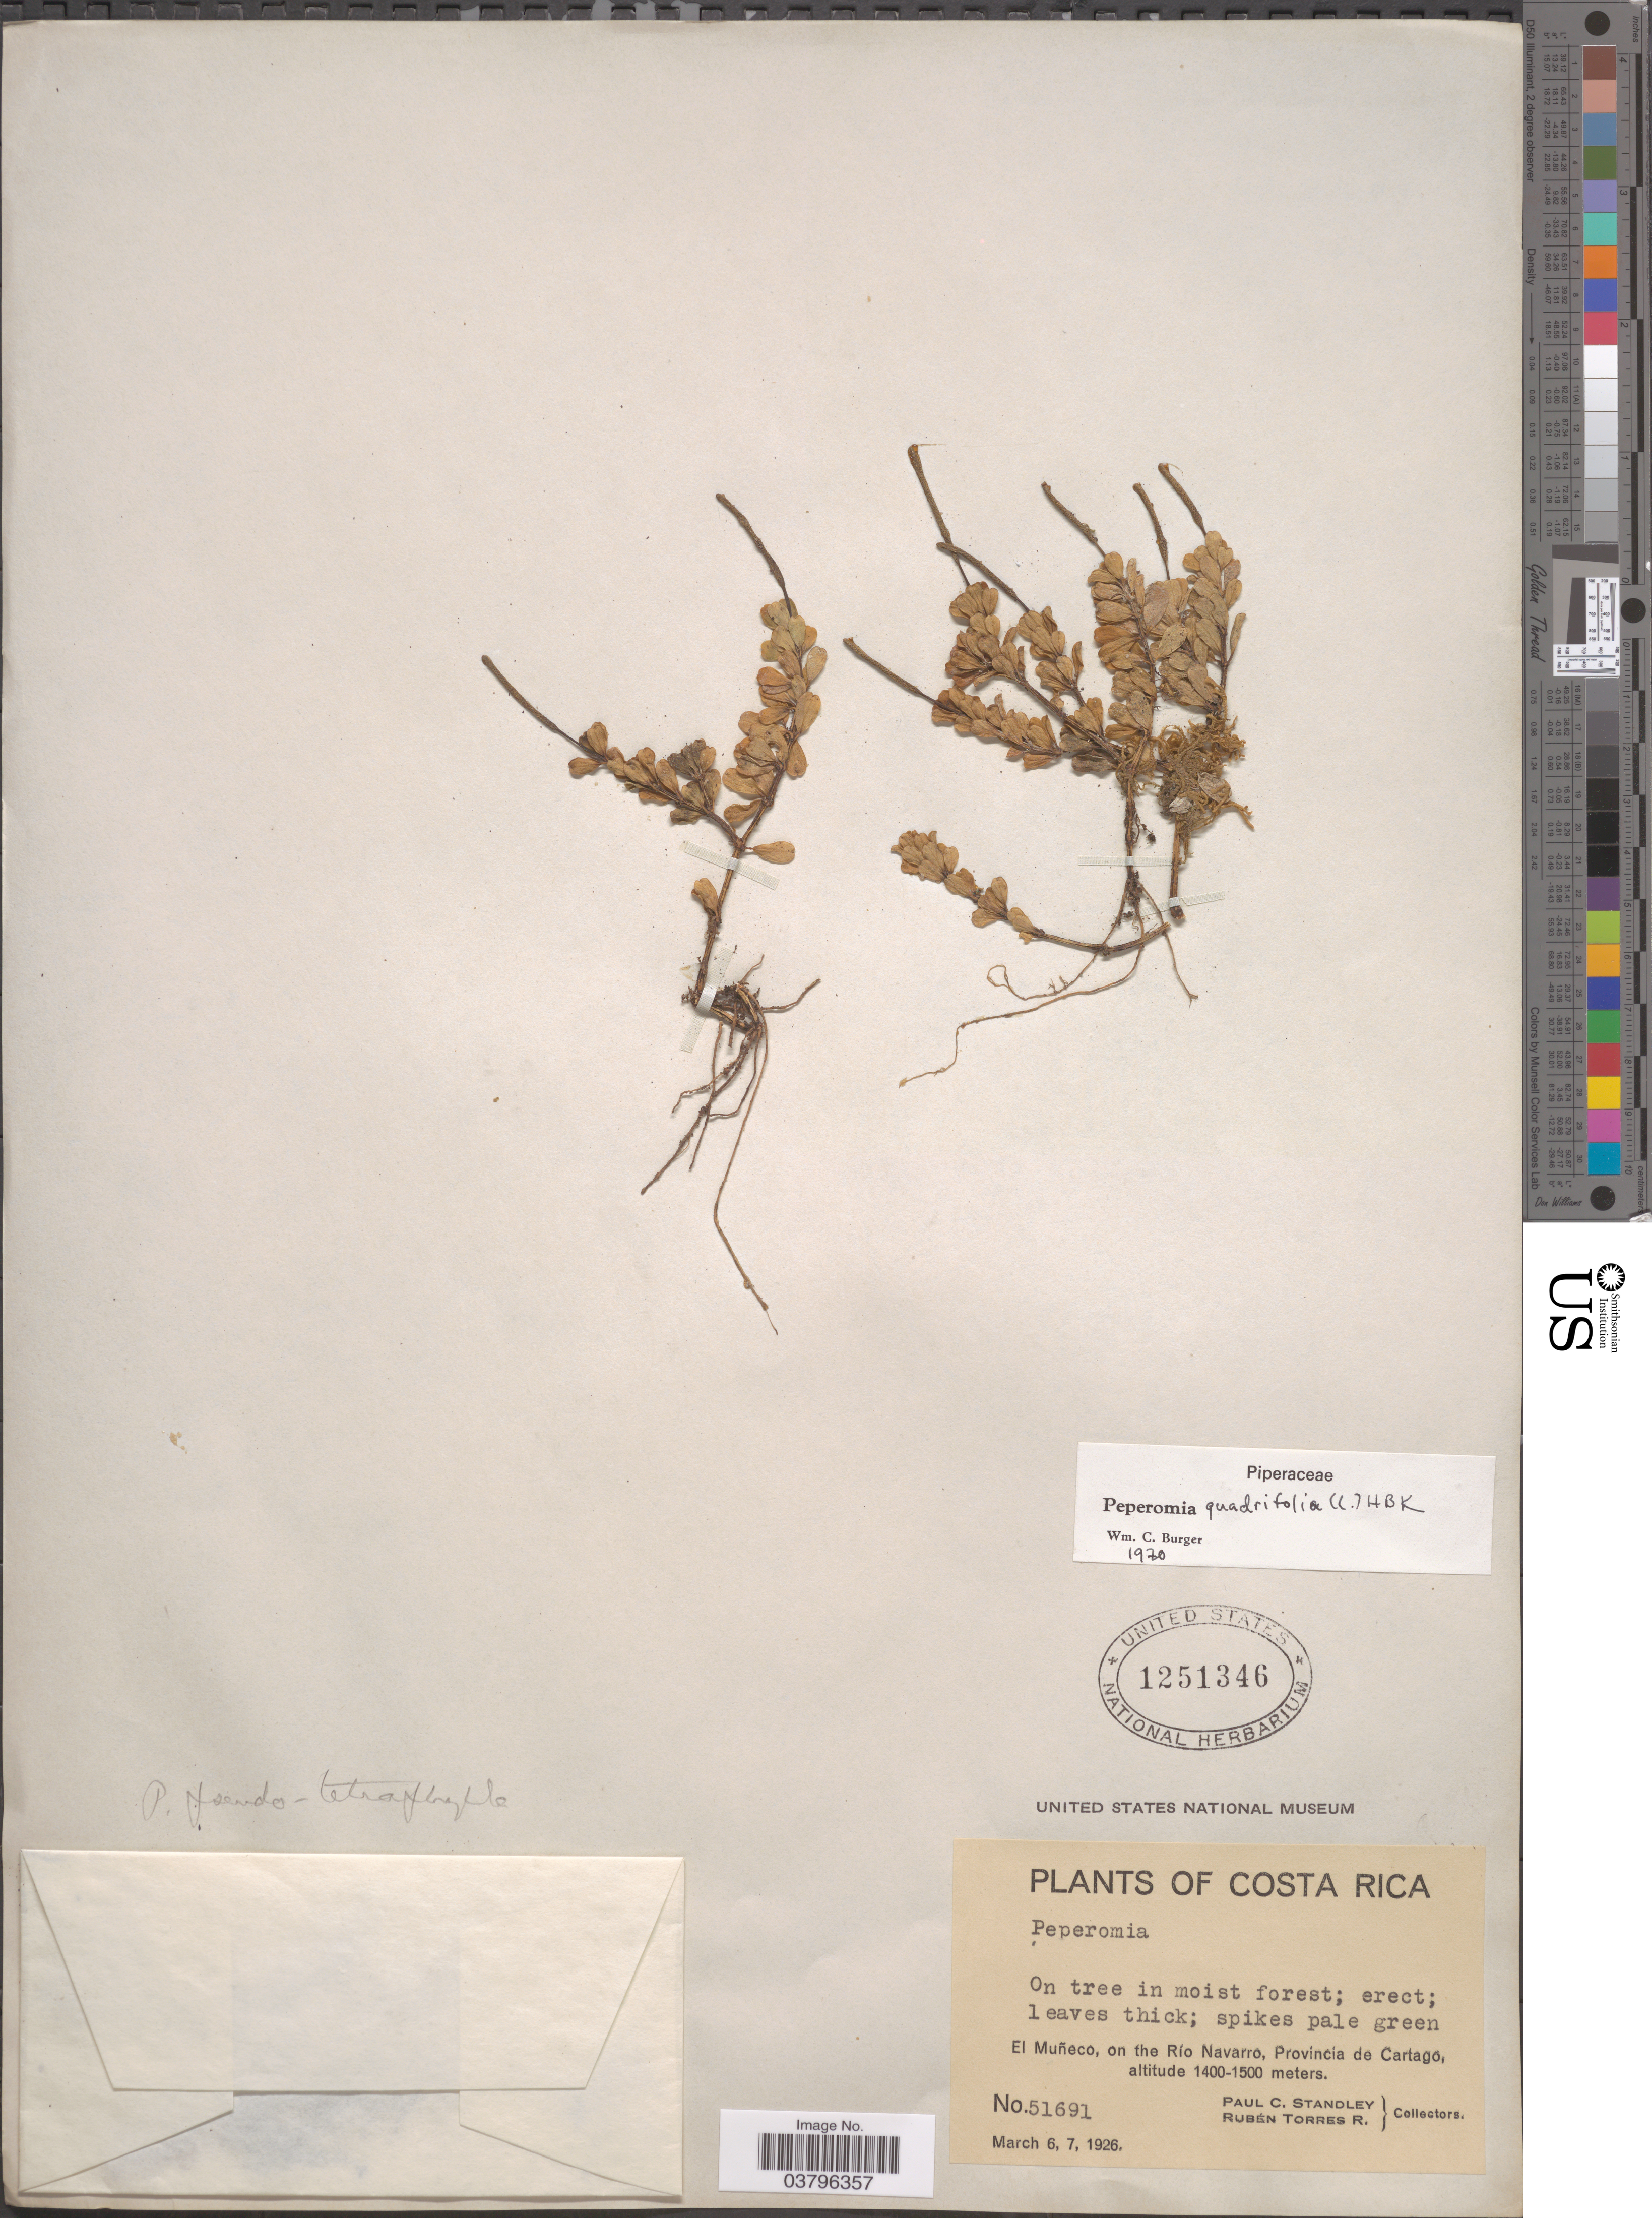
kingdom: Plantae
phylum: Tracheophyta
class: Magnoliopsida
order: Piperales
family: Piperaceae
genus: Peperomia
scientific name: Peperomia quadrifolia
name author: (L.) Kunth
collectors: P. C. Standley & R. Torres Rojas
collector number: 51691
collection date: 1926-03-06/1926-03-07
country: Costa Rica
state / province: Cartago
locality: El Muñeco, on the Río Navarro.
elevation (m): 1400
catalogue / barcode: US 1251346